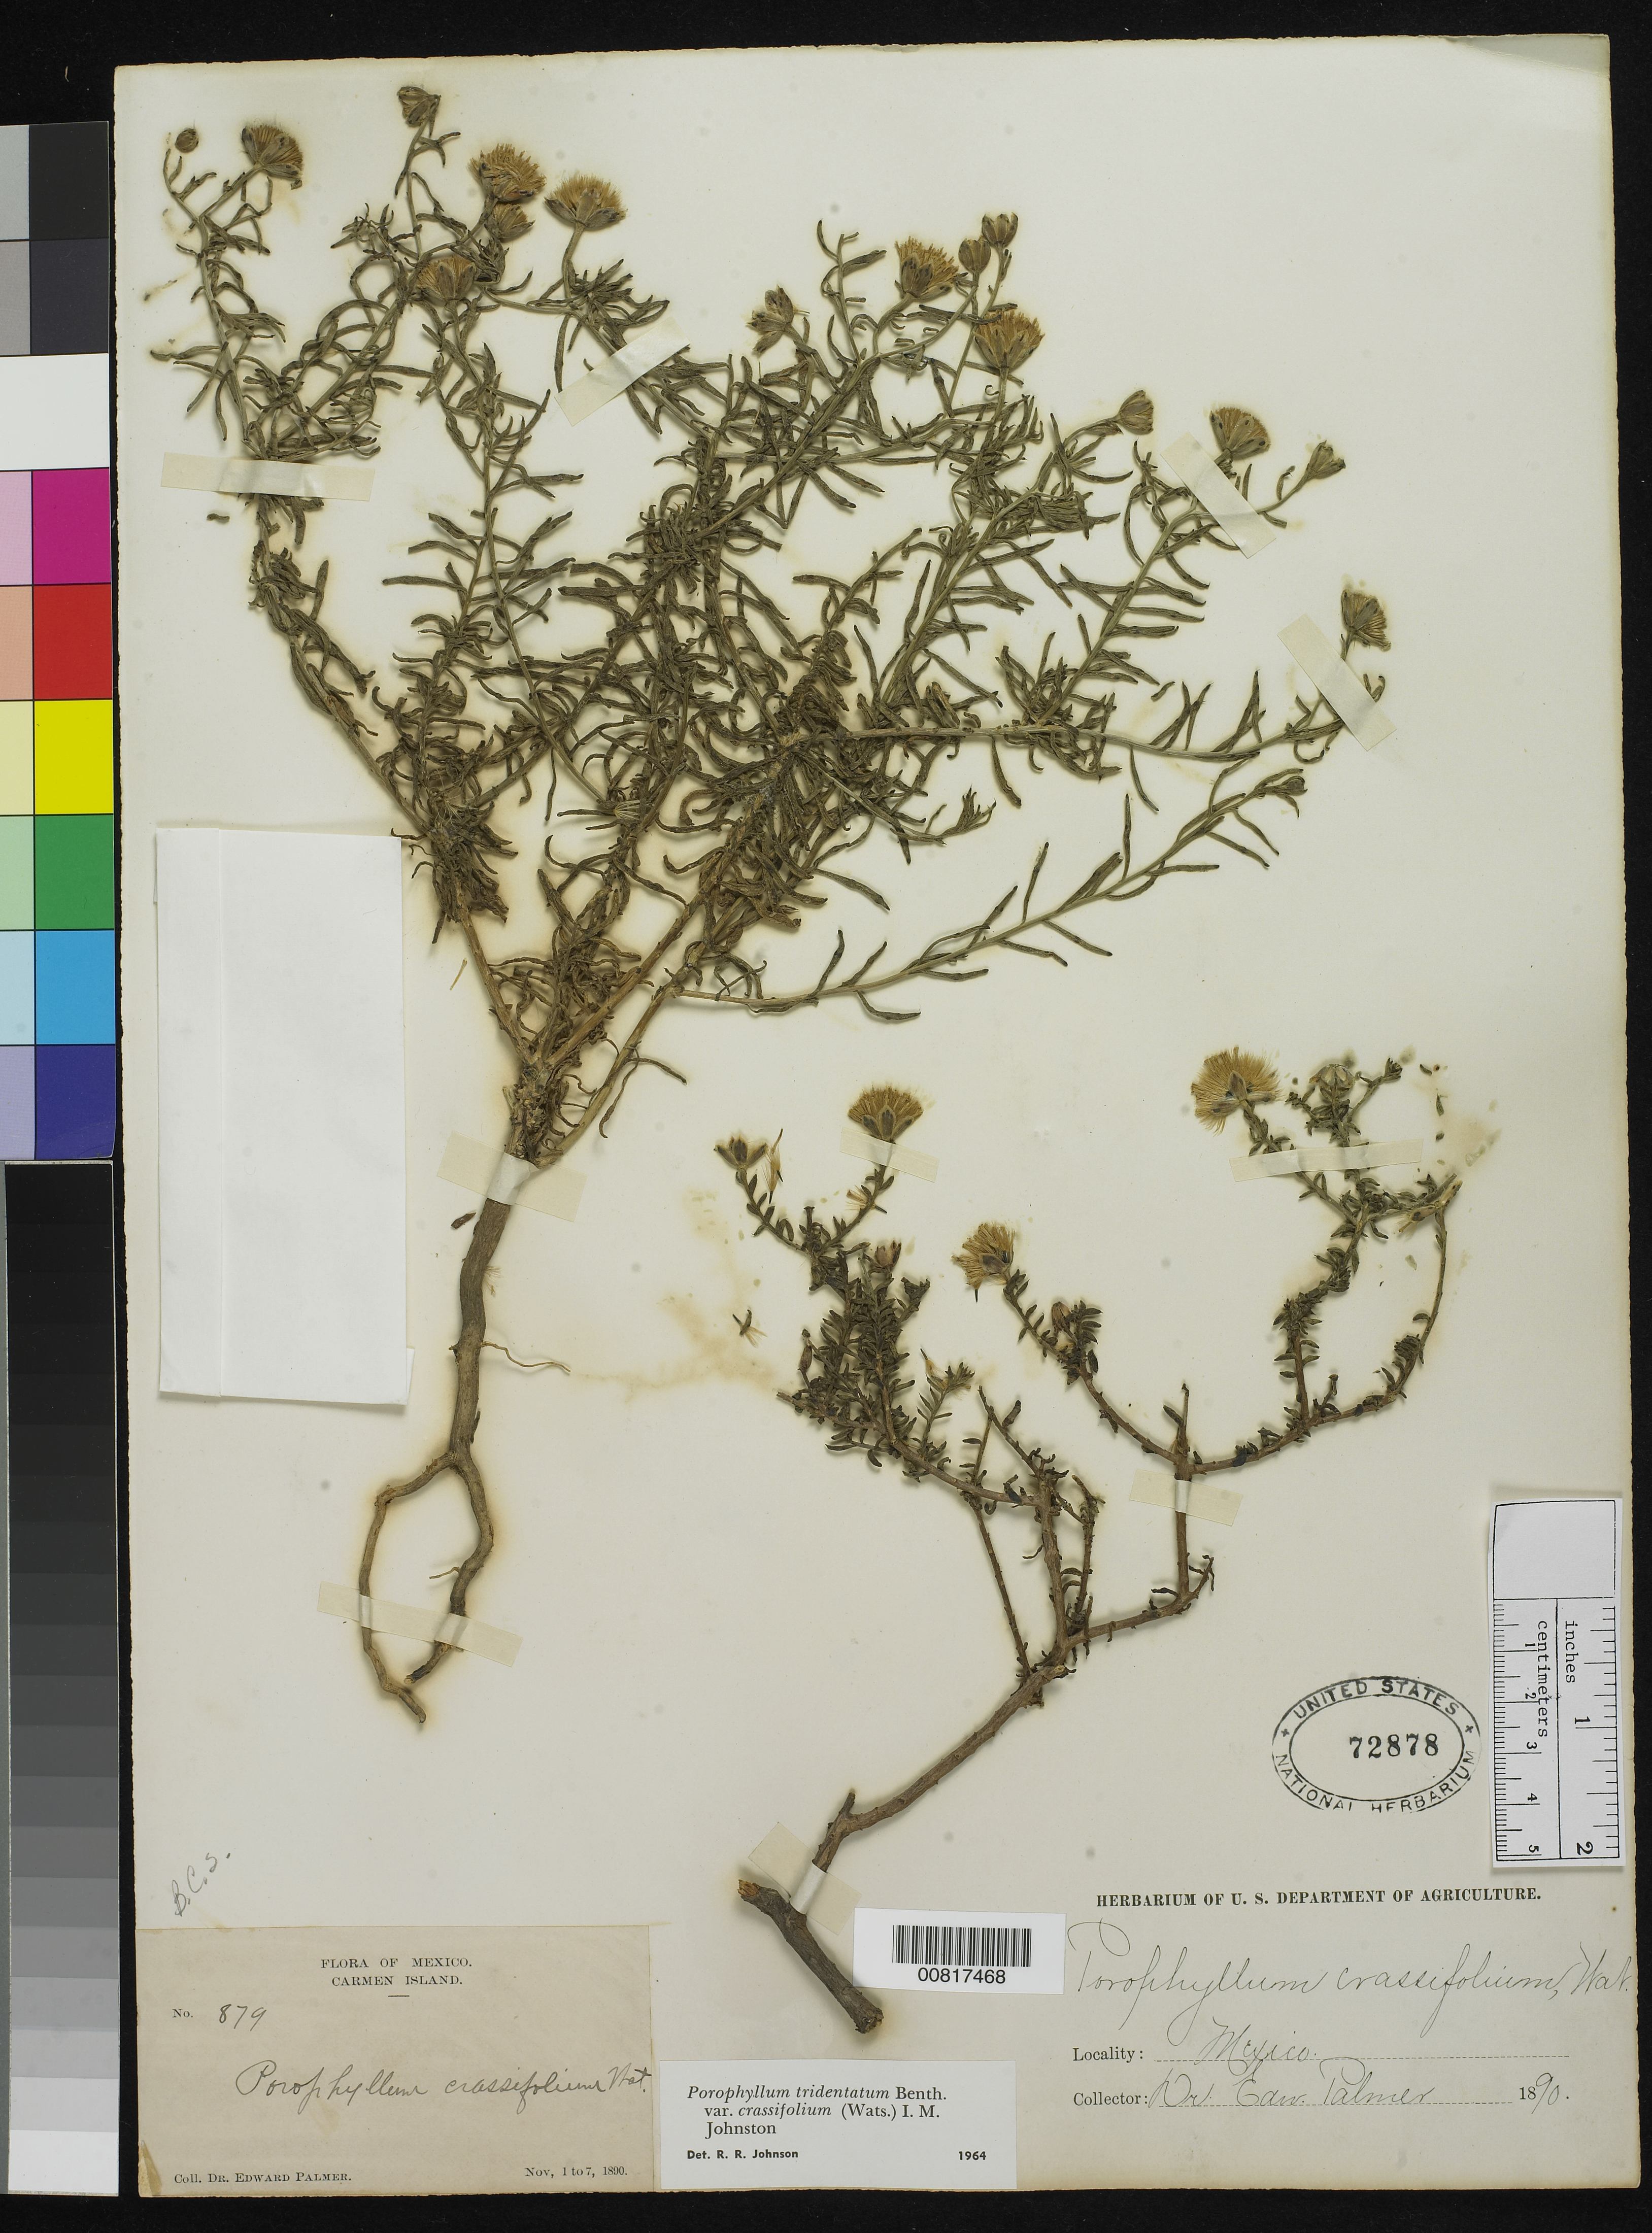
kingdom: Plantae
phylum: Tracheophyta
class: Magnoliopsida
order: Asterales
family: Asteraceae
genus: Bajacalia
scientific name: Bajacalia crassifolia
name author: (S. Watson) Loockerman et al.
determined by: Anzuinelli, M.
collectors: E. Palmer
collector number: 879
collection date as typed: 01 Nov 1890 to 07 Nov 1890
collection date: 1890-11-01/1890-11-07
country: Mexico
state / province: Baja California Sur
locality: Carmen Island, Baja California Sur.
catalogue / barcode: US 72878